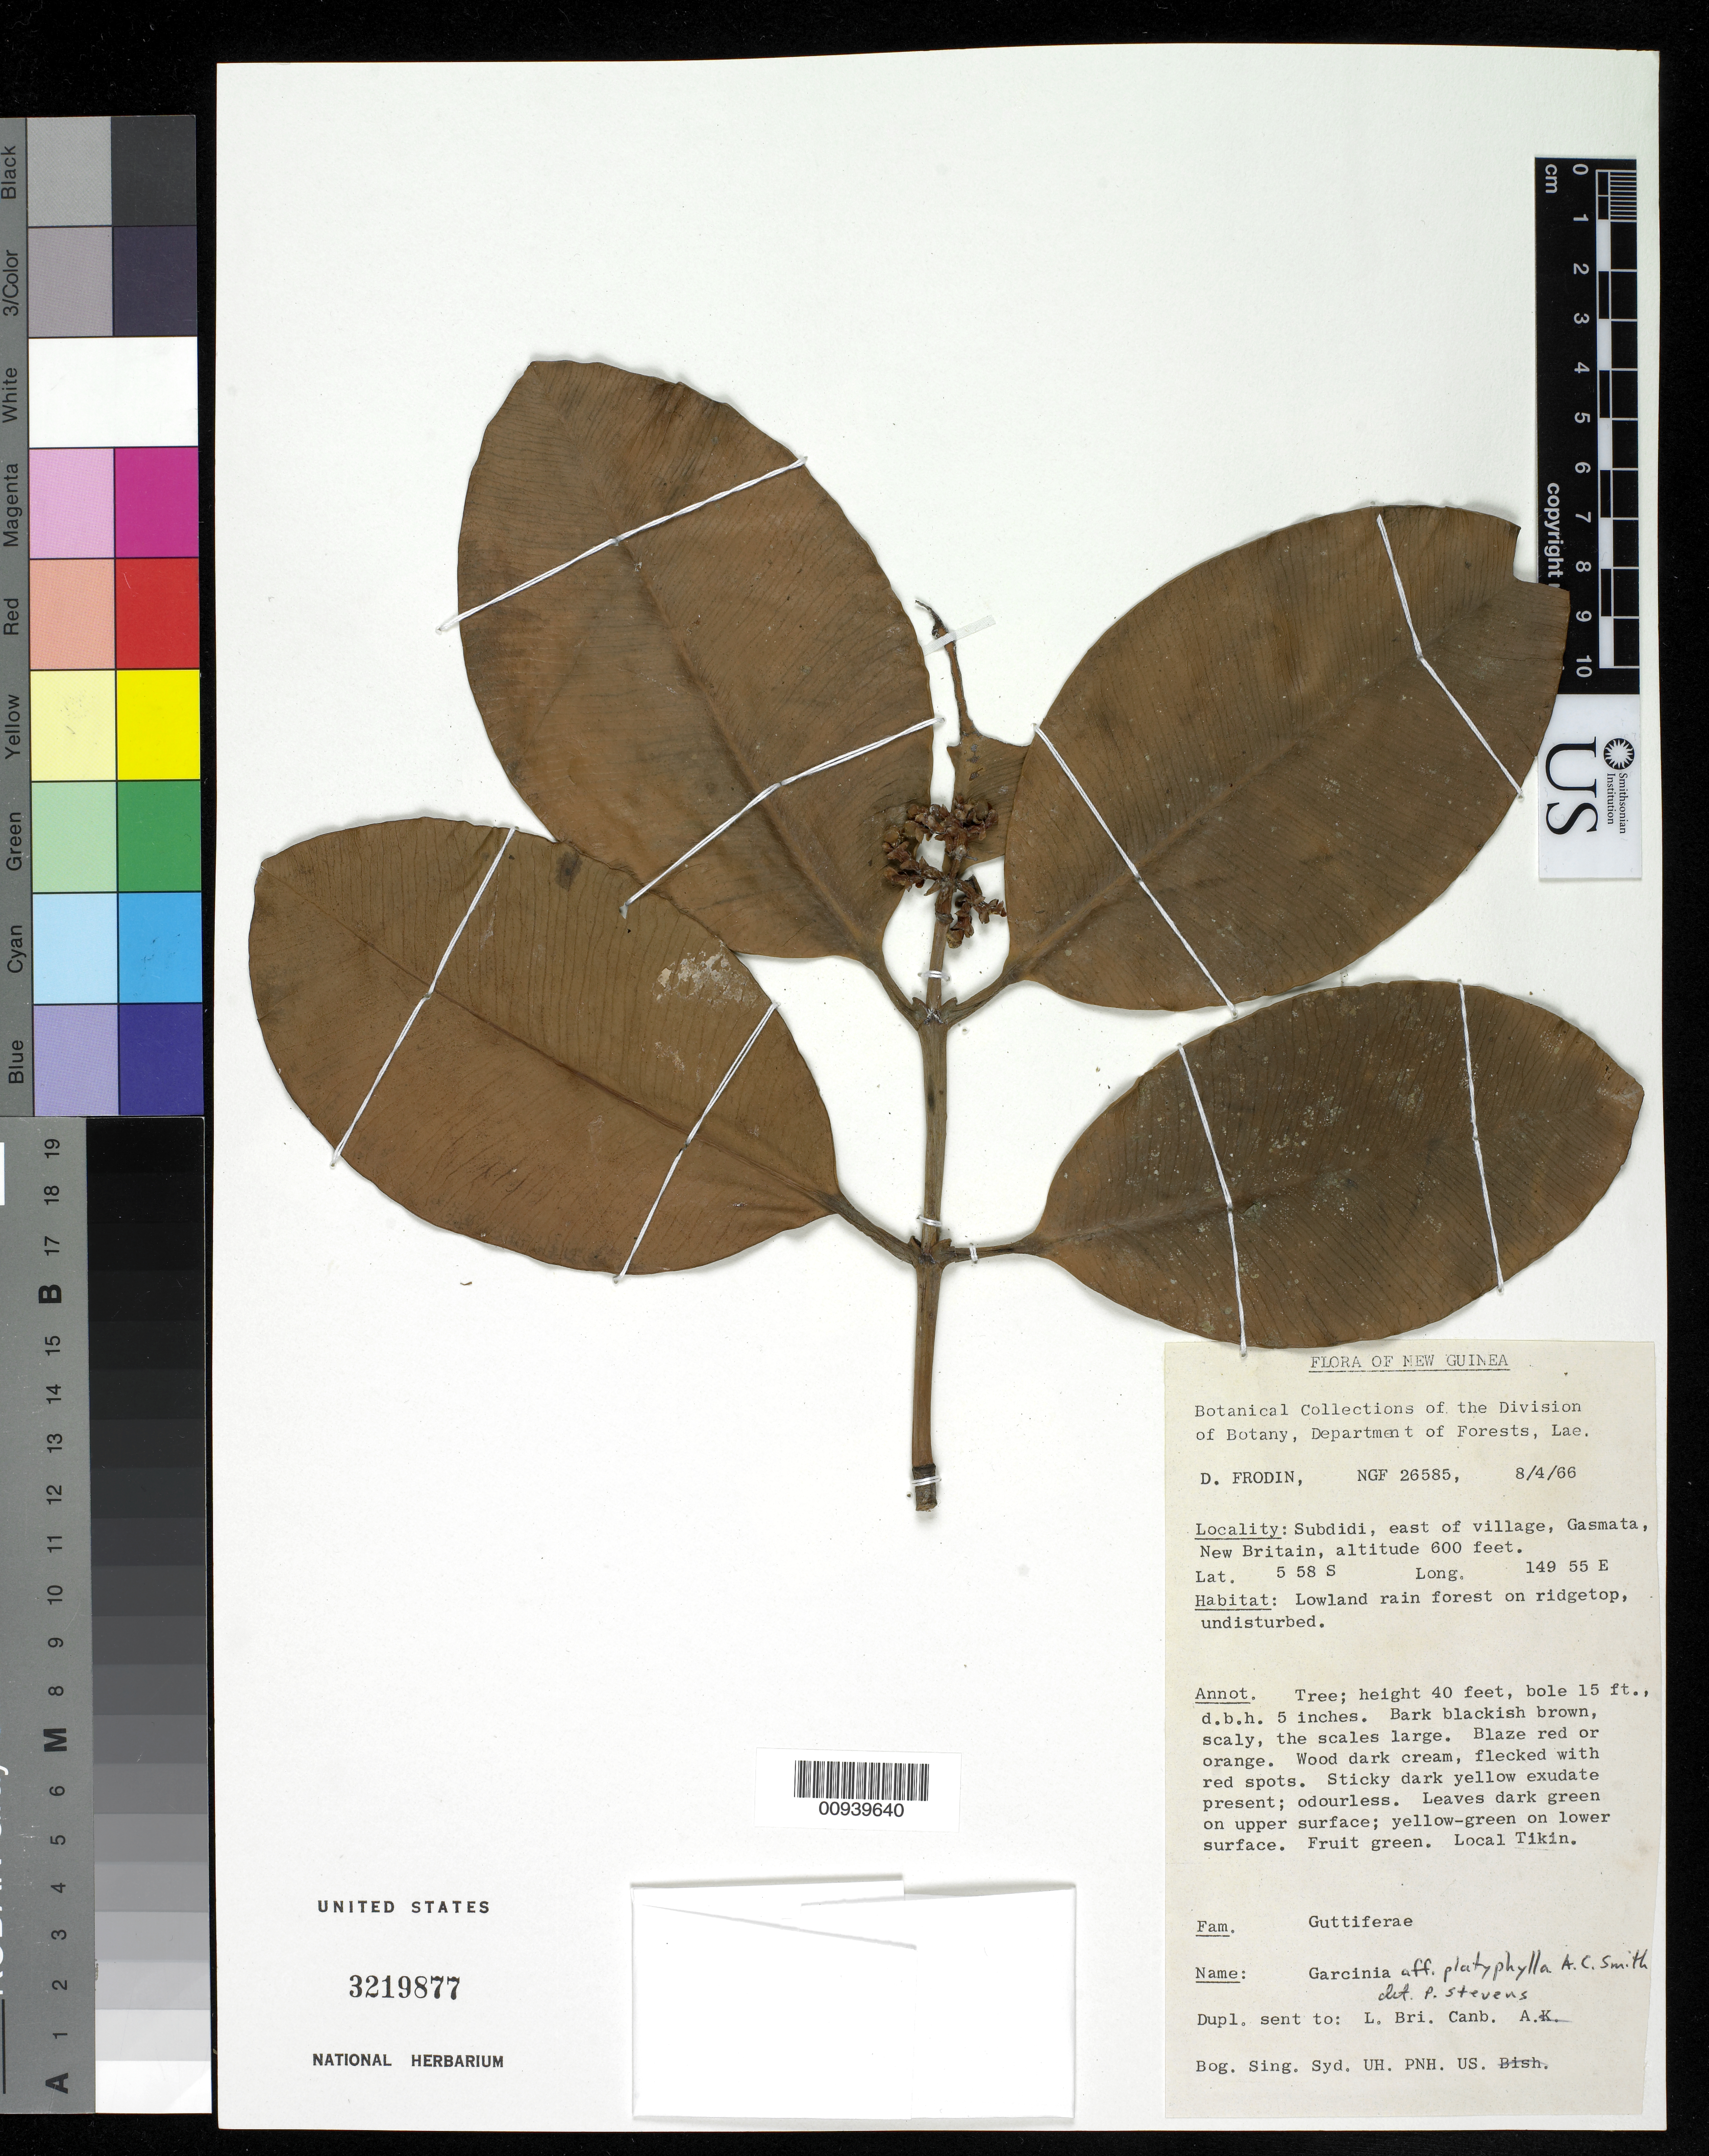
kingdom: Plantae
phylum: Tracheophyta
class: Magnoliopsida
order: Malpighiales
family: Clusiaceae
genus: Garcinia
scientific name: Garcinia platyphylla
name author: A.C. Sm.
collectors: D. G. Frodin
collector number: NGF 26585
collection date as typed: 08 Apr 1966 or 04 Aug 1966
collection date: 1966-04-08 or 1966-08-04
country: Papua New Guinea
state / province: West New Britain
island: New Britain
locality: Gasmata, Subdidi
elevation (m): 183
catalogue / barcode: US 3219877